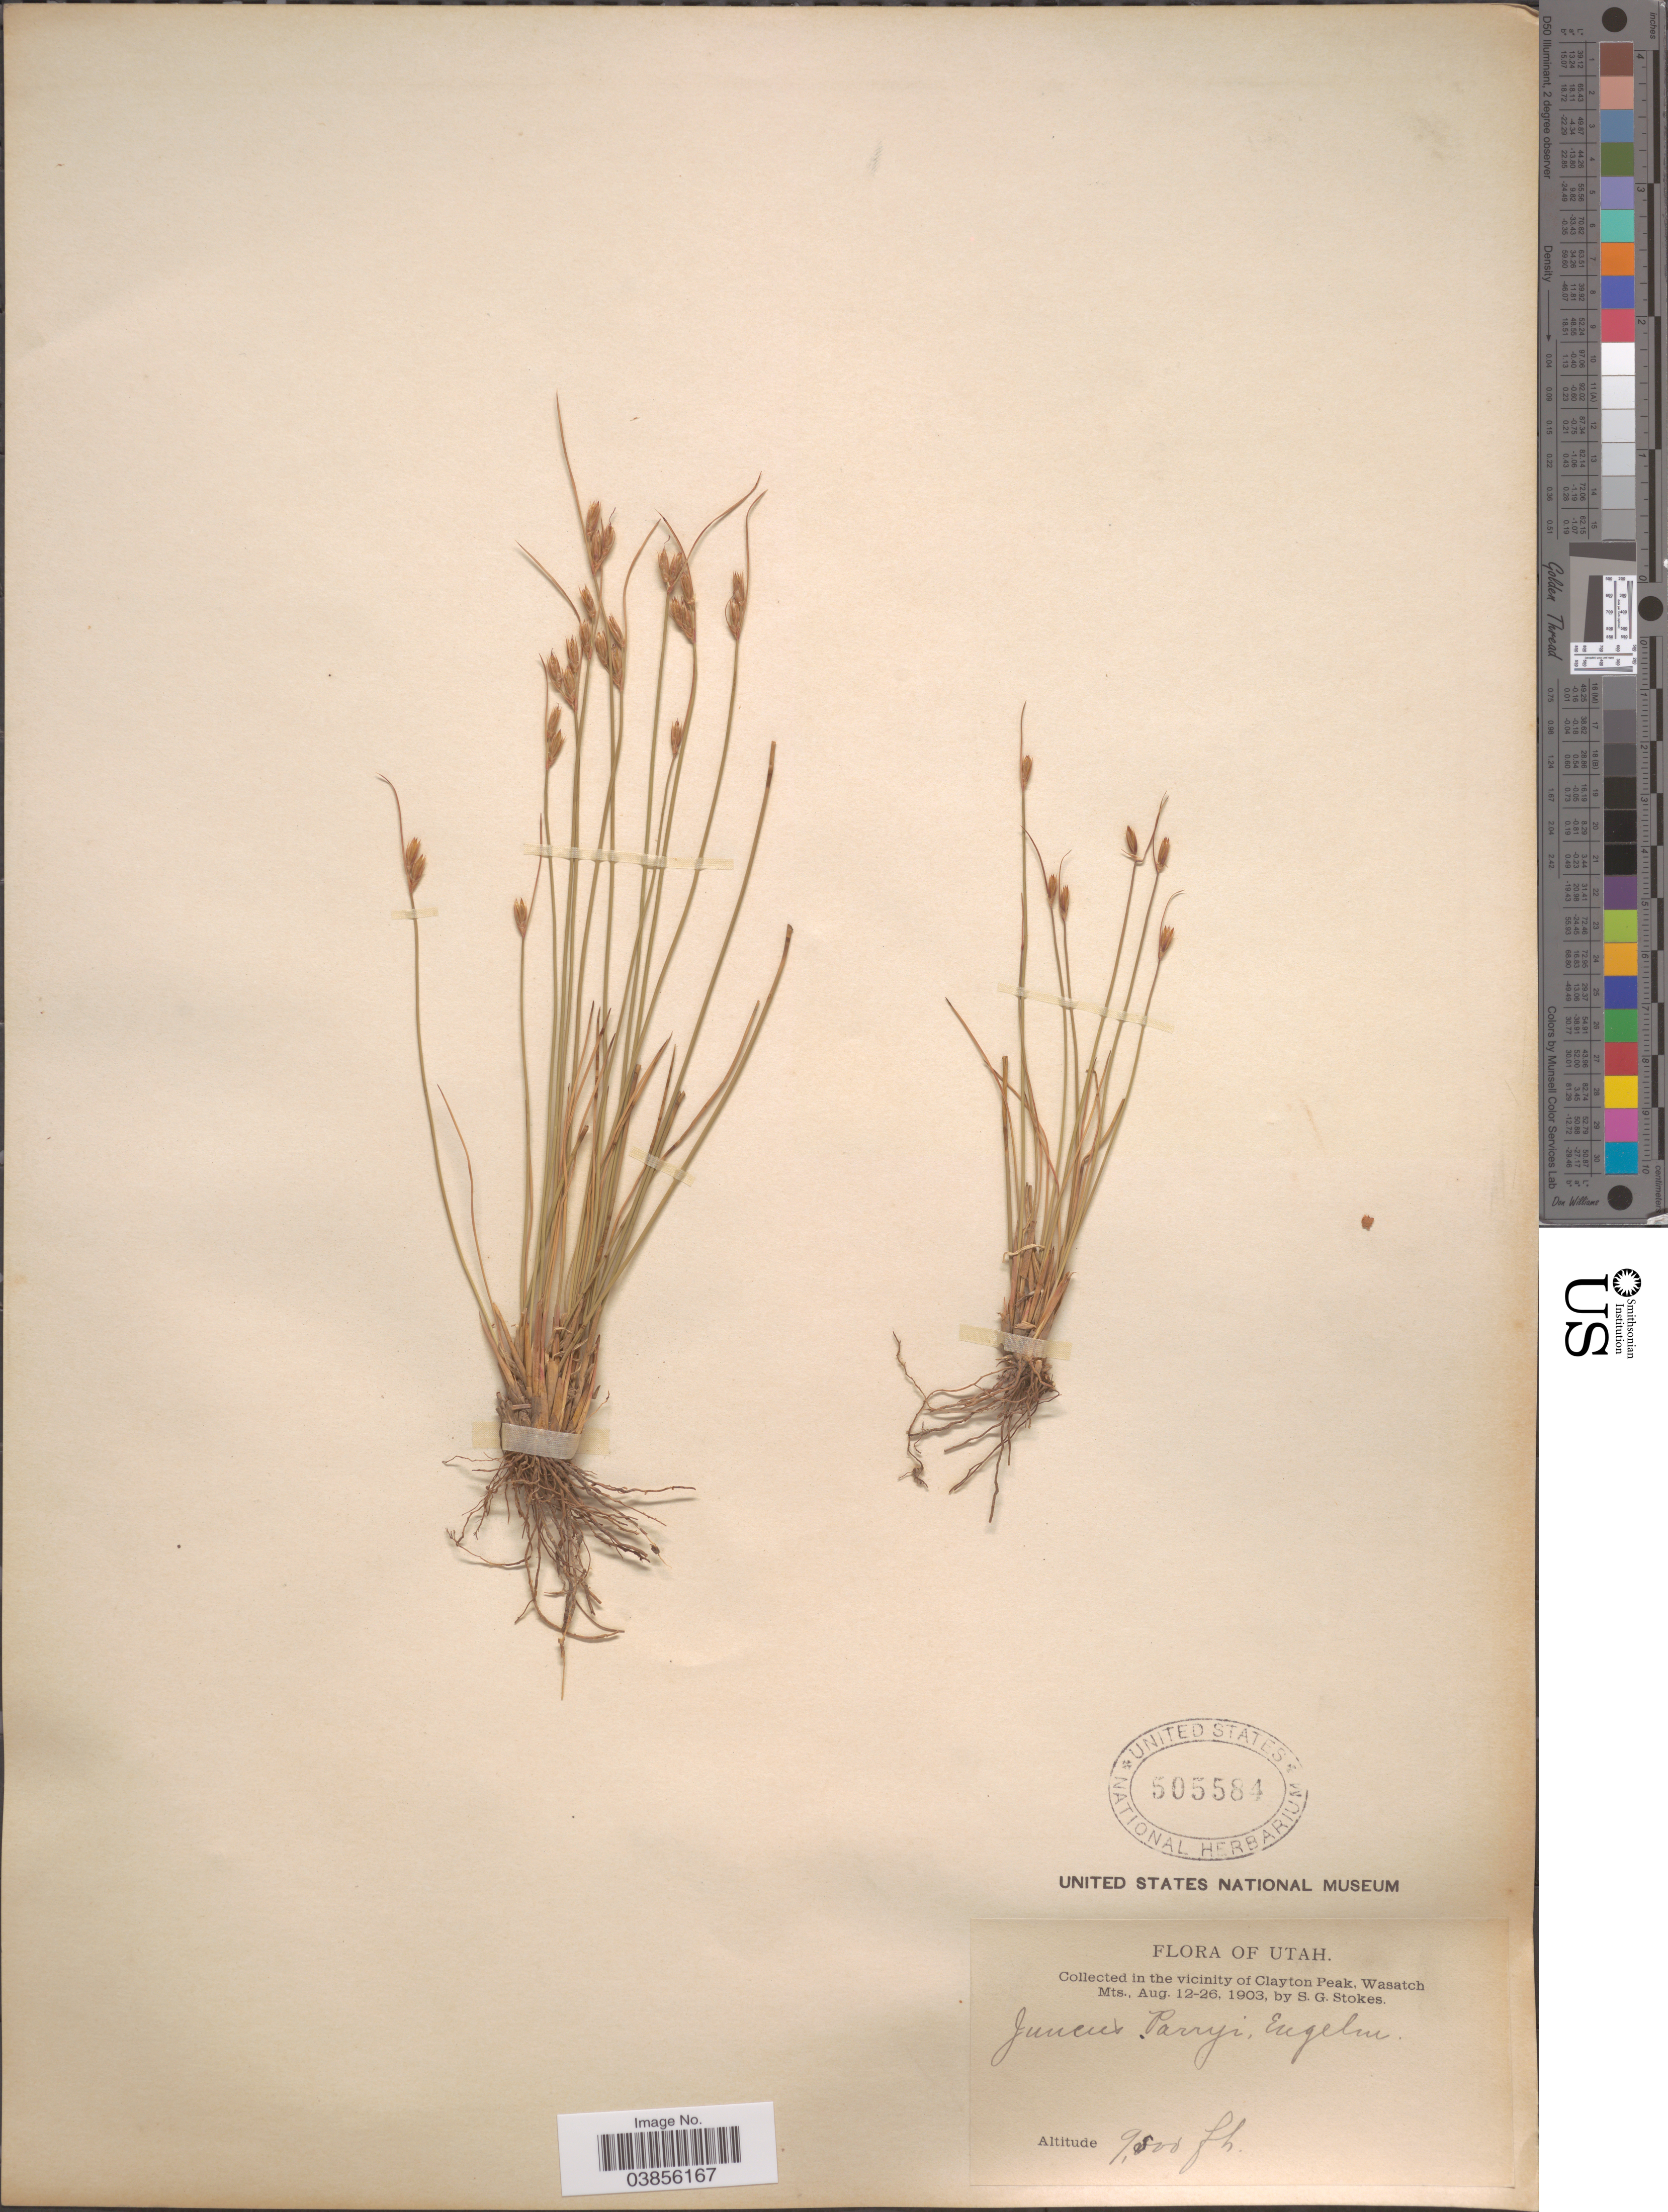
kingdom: Plantae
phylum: Tracheophyta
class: Liliopsida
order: Poales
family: Juncaceae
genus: Juncus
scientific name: Juncus parryi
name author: Engelm.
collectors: S. G. Stokes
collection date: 1903-08-12/1903-08-26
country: United States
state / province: Utah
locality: In the vicinity of Clayton Peak, Wasatch Mts.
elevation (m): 2896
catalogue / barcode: US 505584